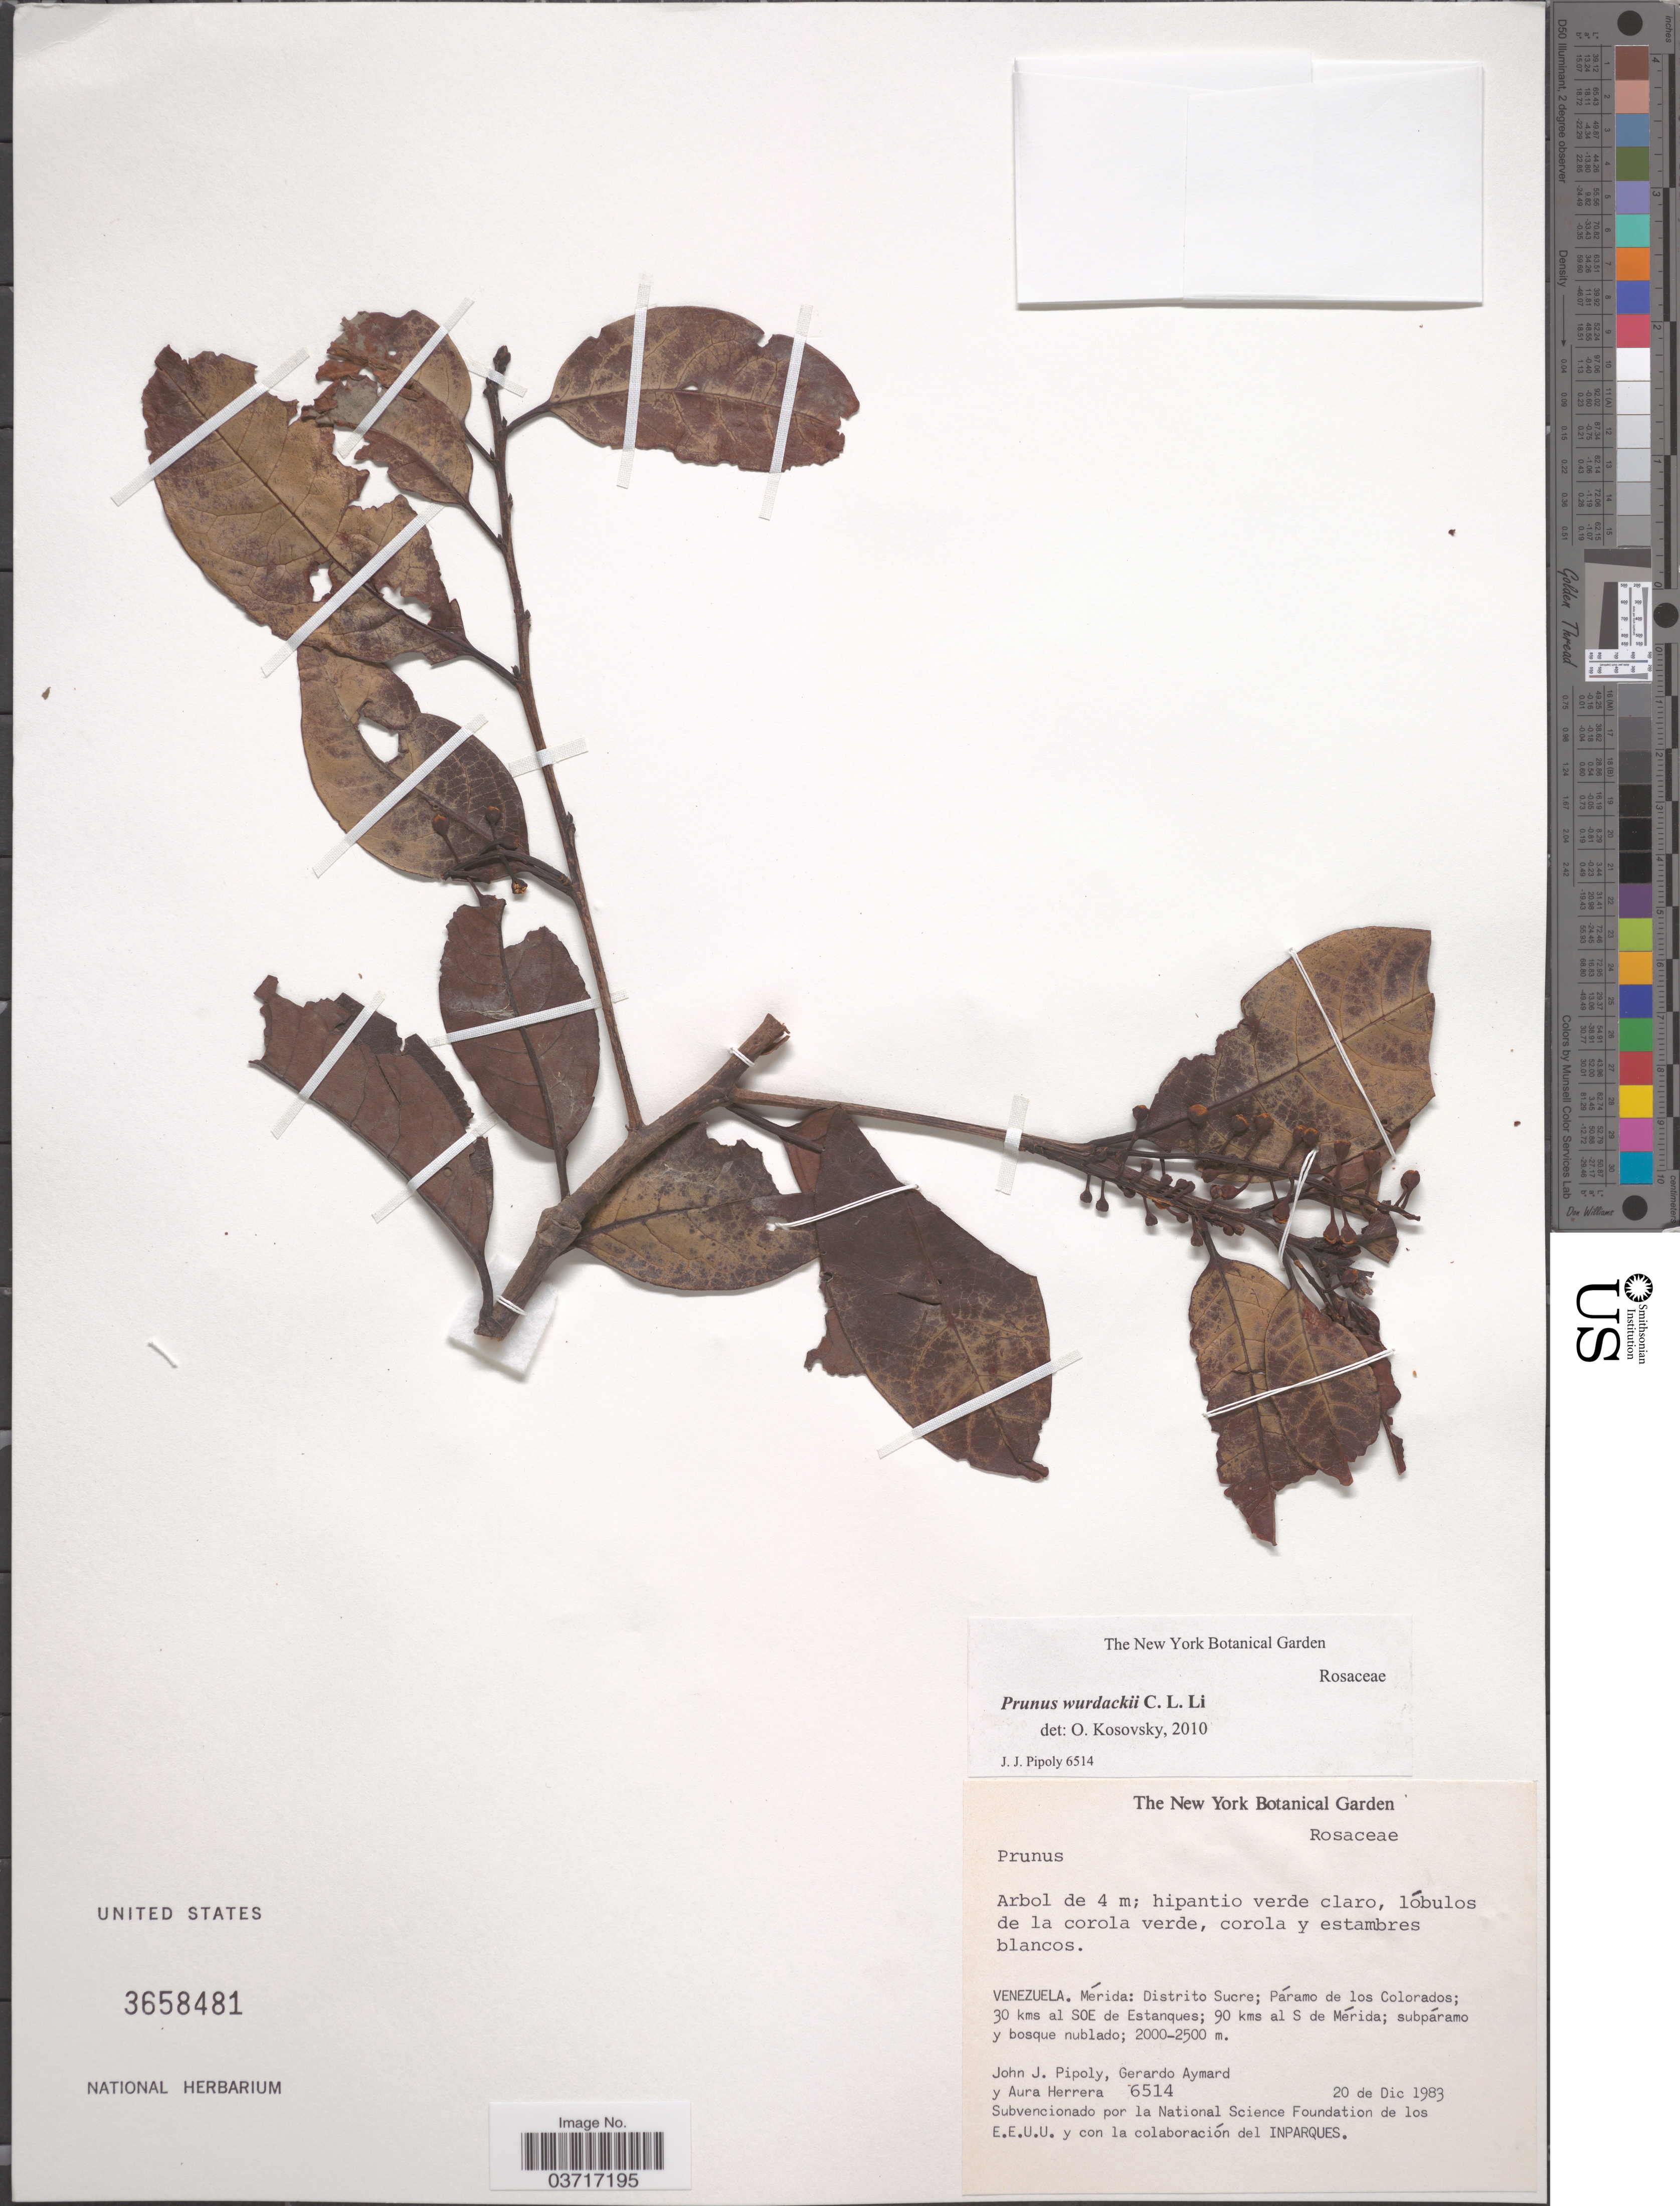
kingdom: Plantae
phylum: Tracheophyta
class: Magnoliopsida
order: Rosales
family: Rosaceae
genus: Prunus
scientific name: Prunus wurdackii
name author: C.L. Li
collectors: J. J. Pipoly, G. A. Aymard & A. Herrera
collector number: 6514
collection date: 1983-12-20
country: Venezuela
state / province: Merida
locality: Distrito Sucre: Páramo de los Colorados; 30 kms al S0E de Estanques; 90 kms al S de Mérida; subpáramo y bosque nublado.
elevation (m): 2000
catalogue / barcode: US 3658481